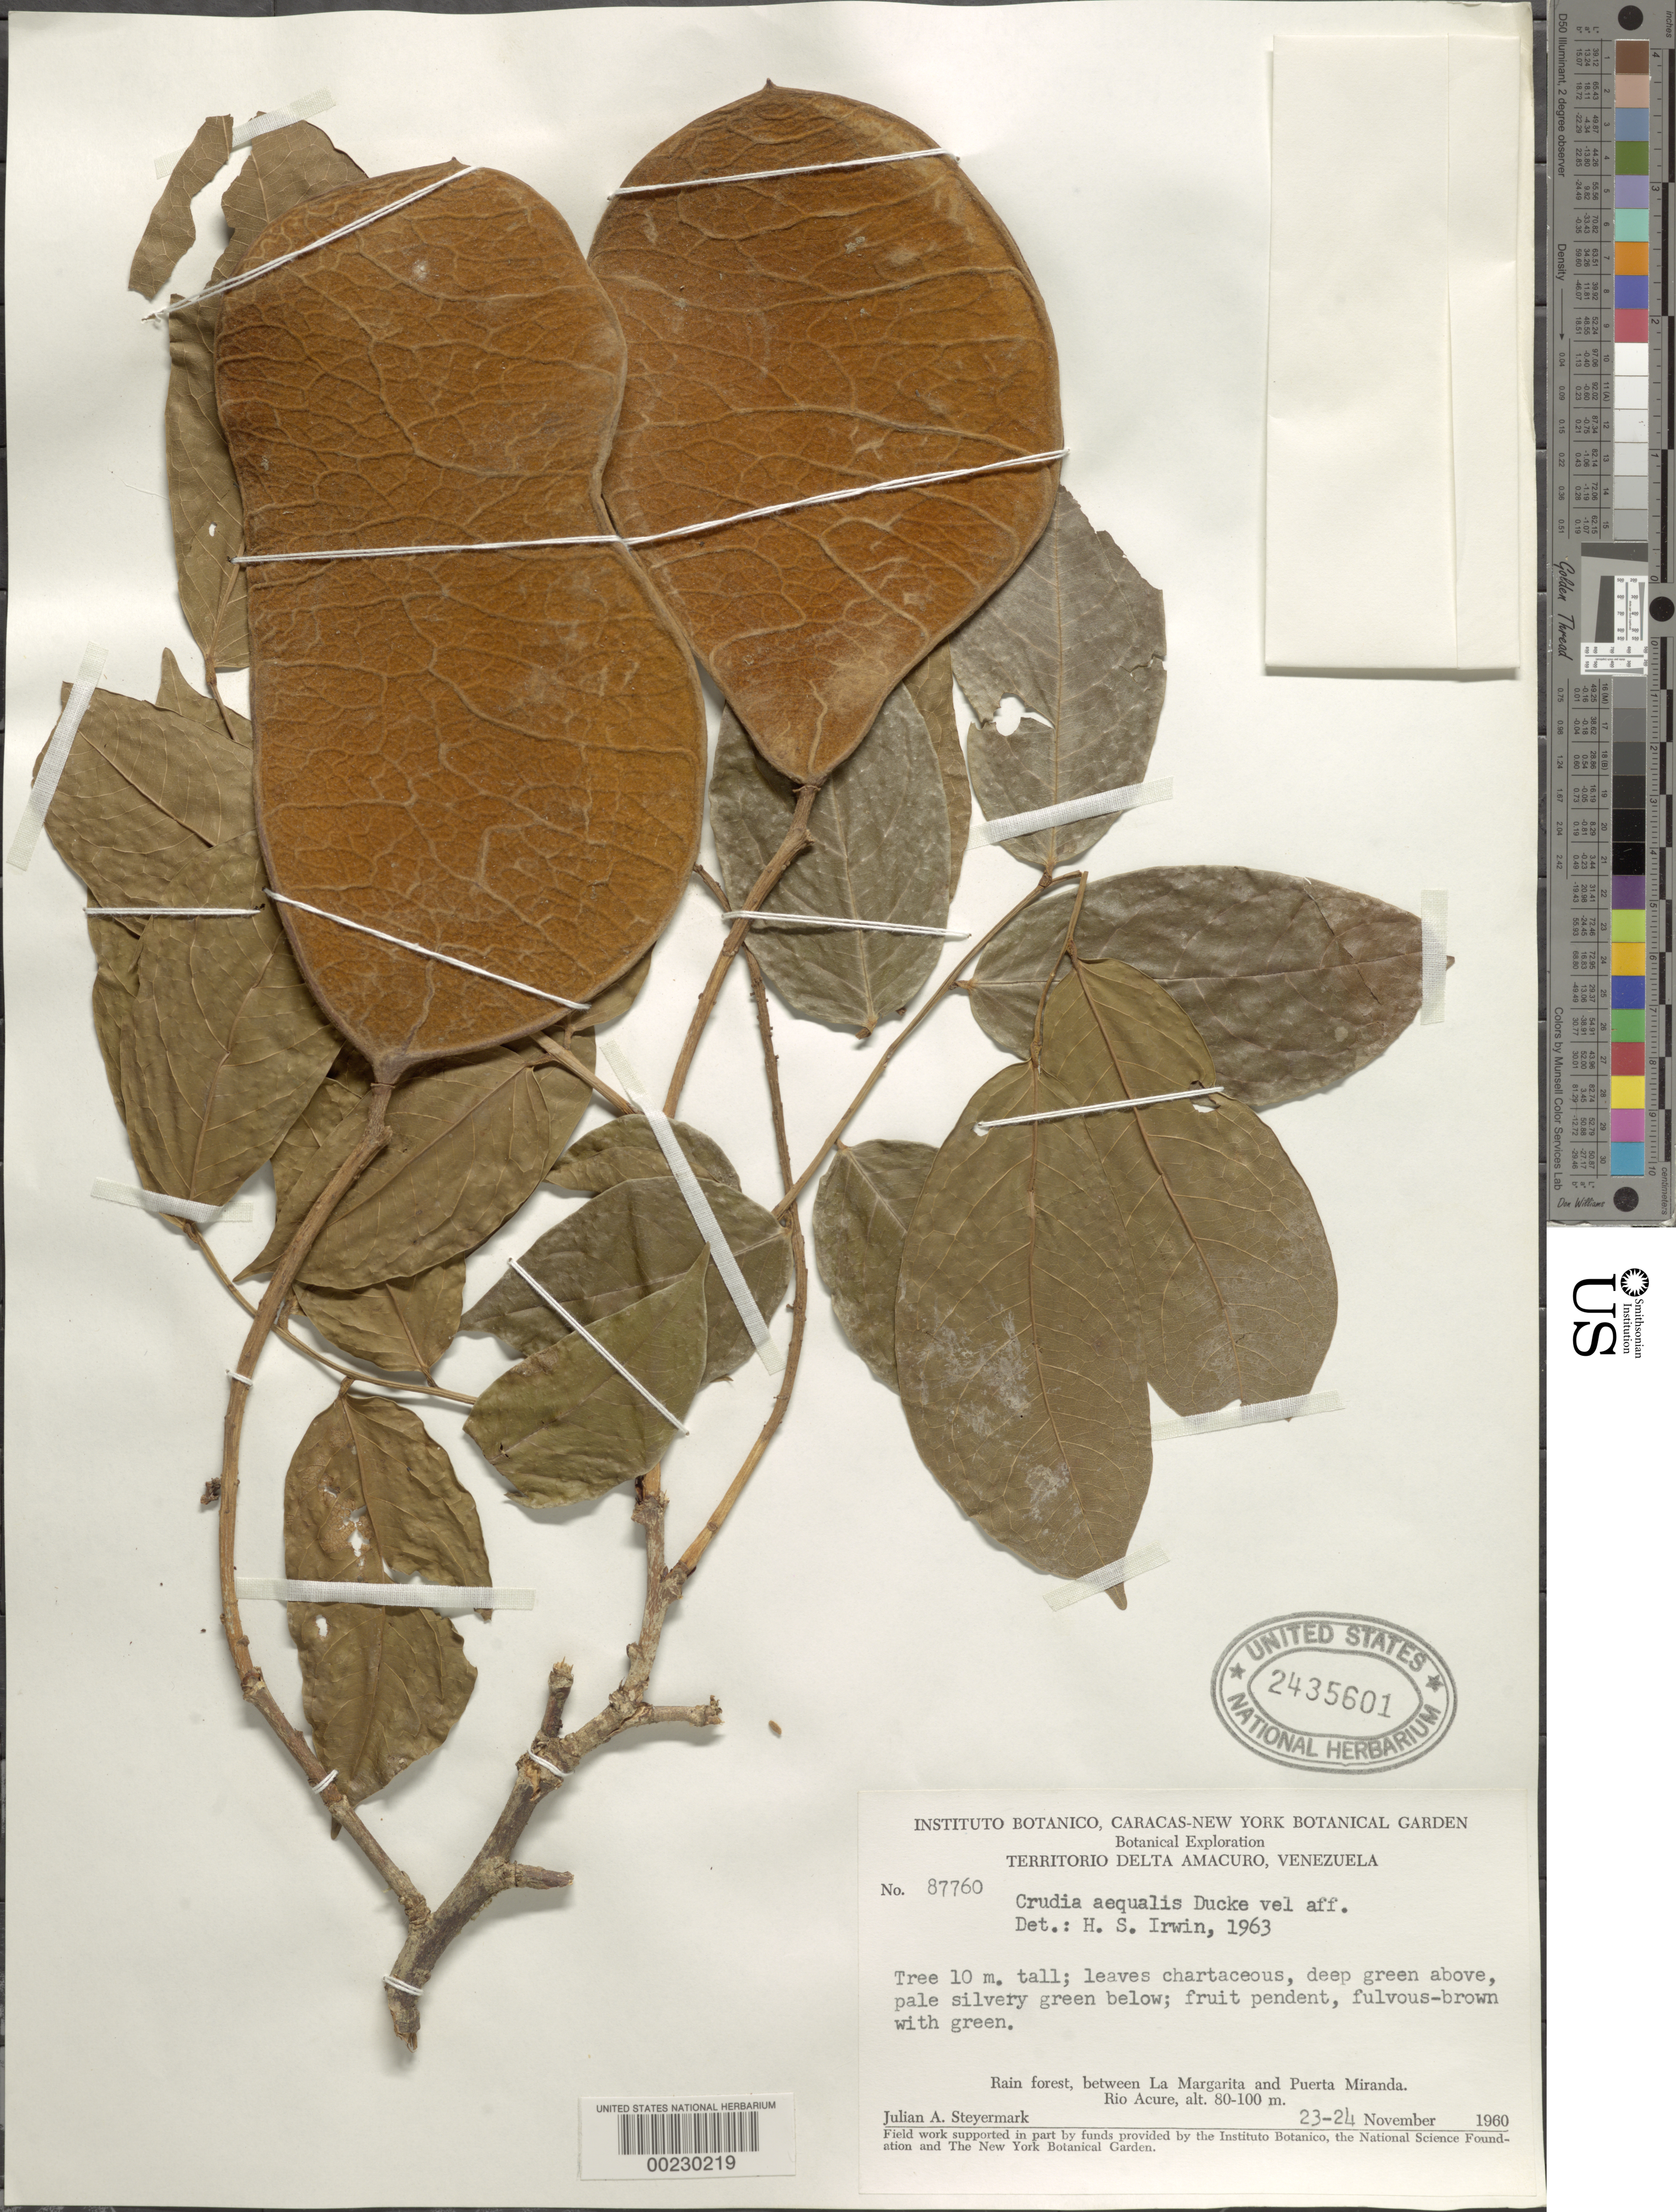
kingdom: Plantae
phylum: Tracheophyta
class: Magnoliopsida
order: Fabales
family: Fabaceae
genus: Crudia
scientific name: Crudia aequalis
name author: Ducke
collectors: J. Steyermark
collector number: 87760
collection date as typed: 23 Nov 1960 to 24 Nov 1960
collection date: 1960-11-23/1960-11-24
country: Venezuela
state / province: Delta Amacuro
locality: Between La Magarita and Puerta Miranda, Rio Acure.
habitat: Rain forest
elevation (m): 80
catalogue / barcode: US 2435601